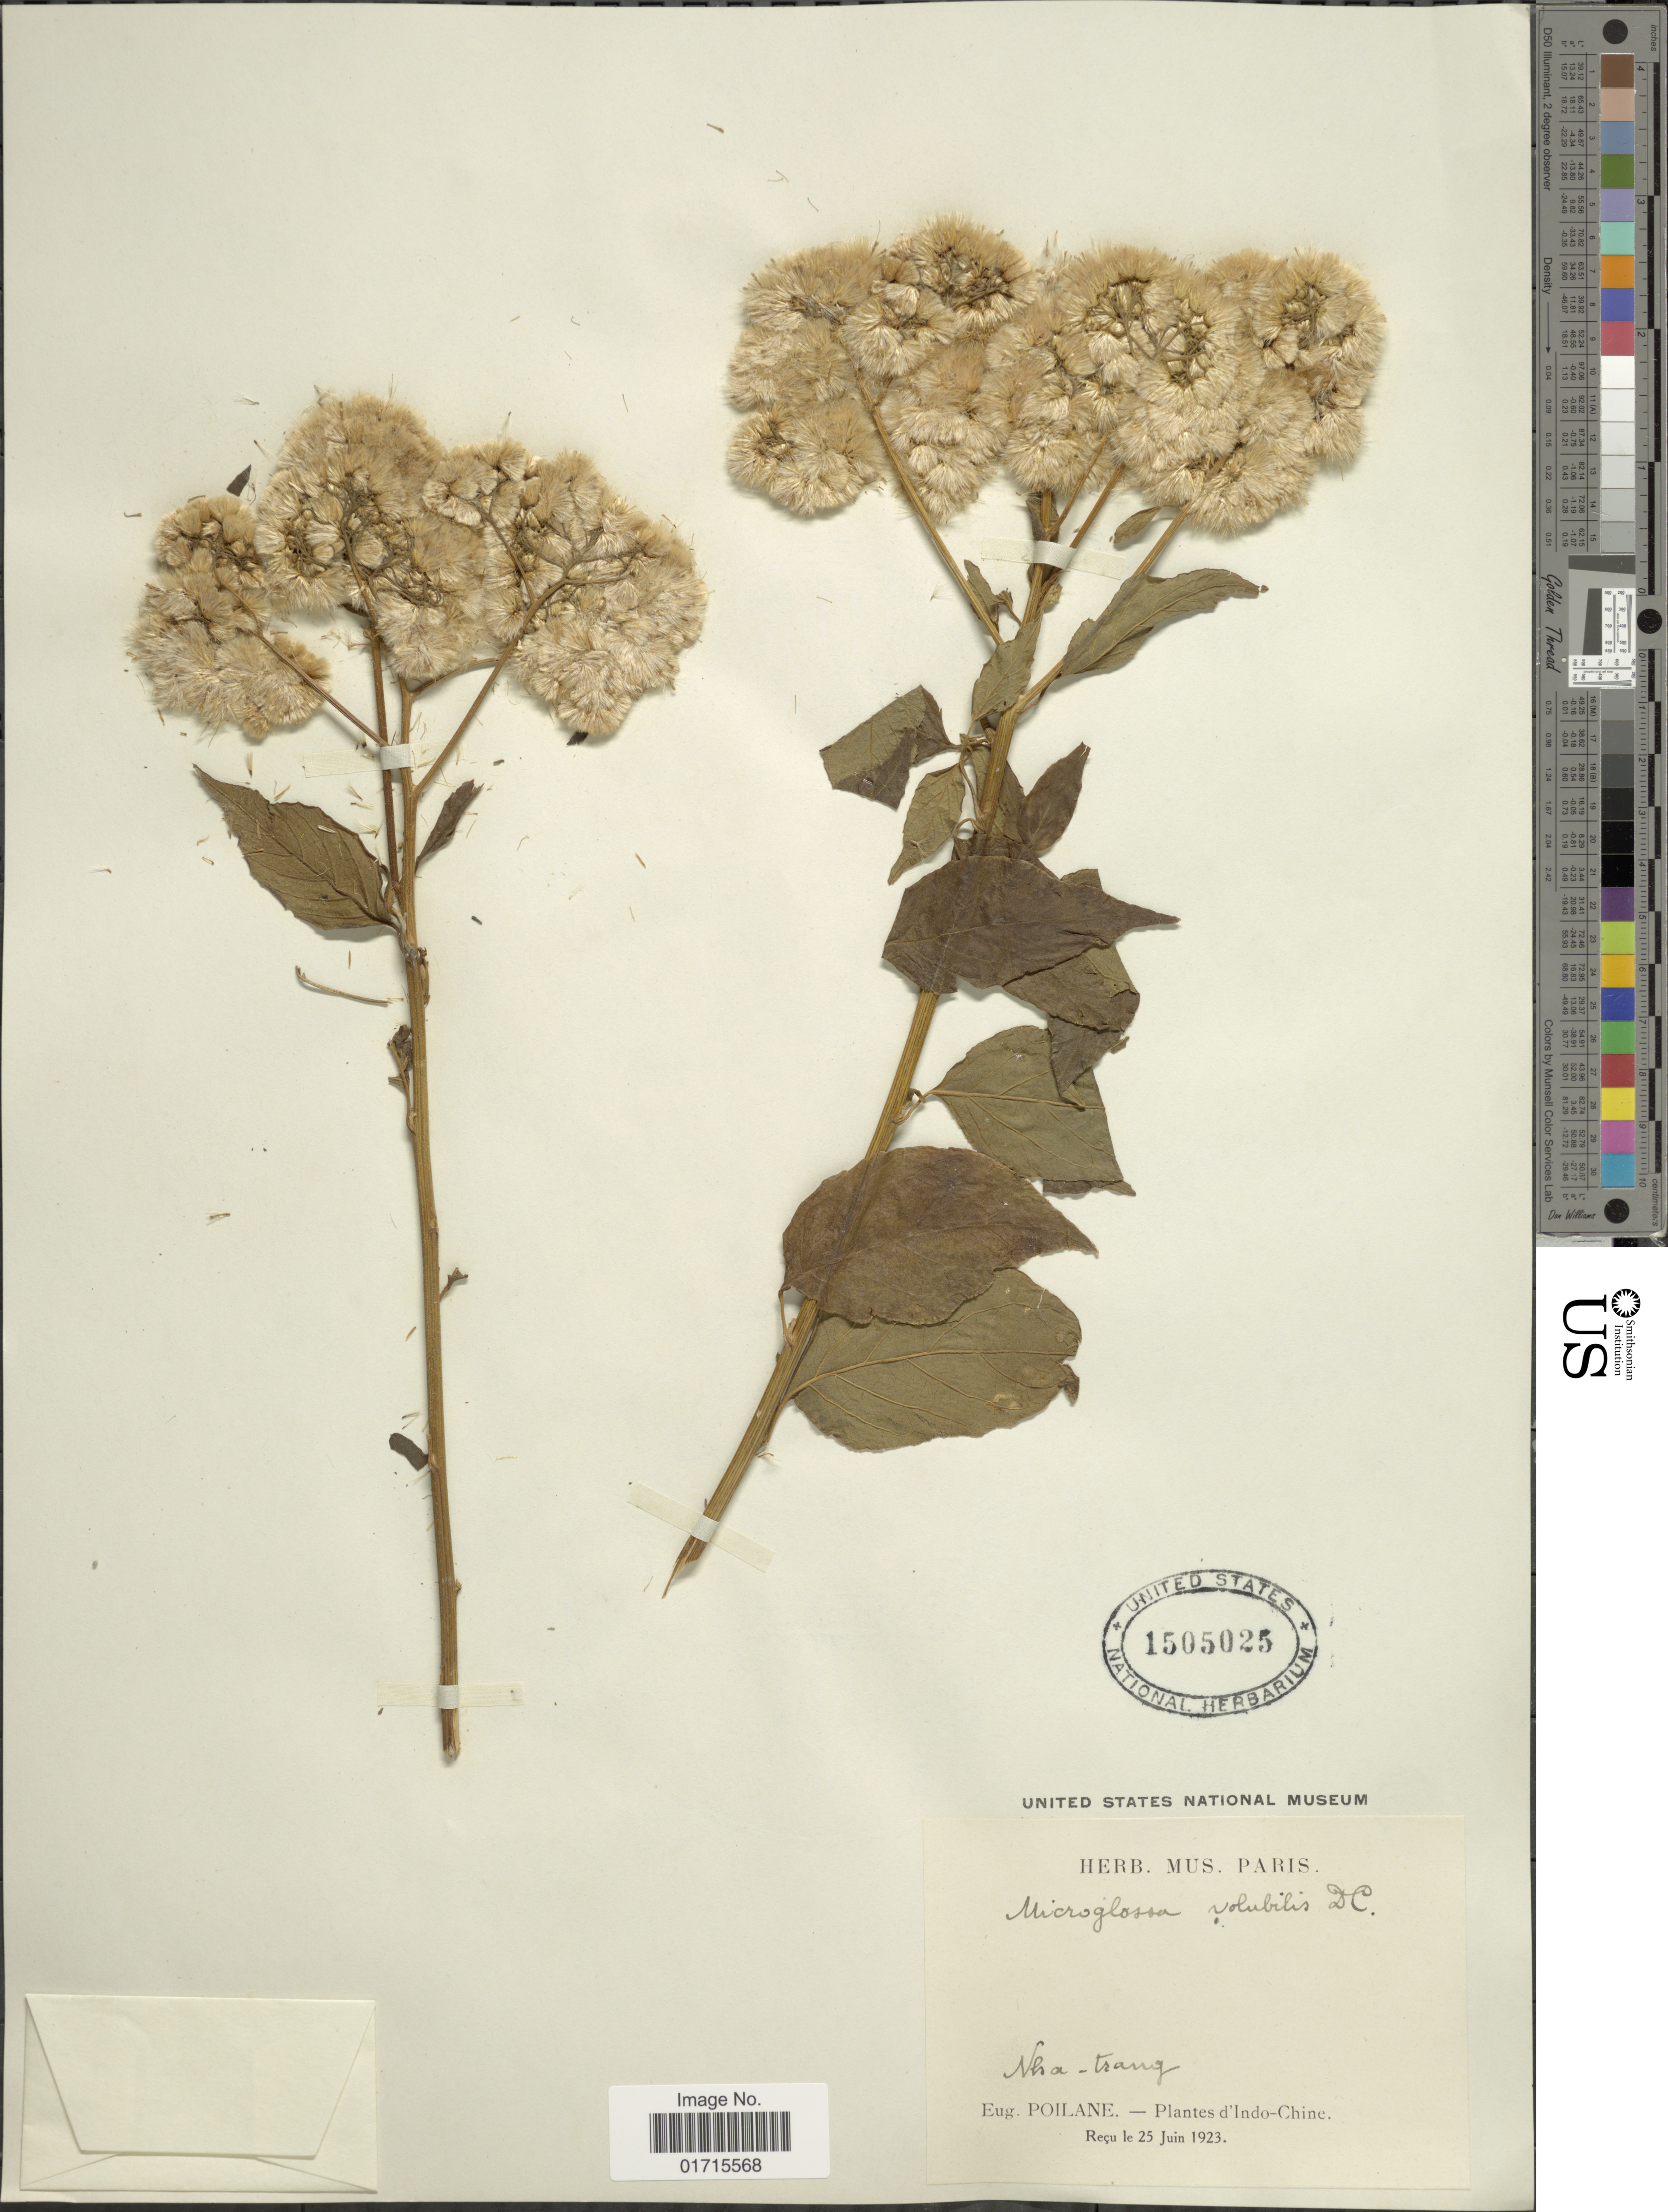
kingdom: Plantae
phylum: Tracheophyta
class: Magnoliopsida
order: Asterales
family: Asteraceae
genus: Microglossa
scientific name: Microglossa pyrifolia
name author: (Lam.) Kuntze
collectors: E. Poilane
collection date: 1923-06-25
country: Vietnam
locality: Indo-Chine. Nha Trang [interpreted]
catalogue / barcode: US 1505025